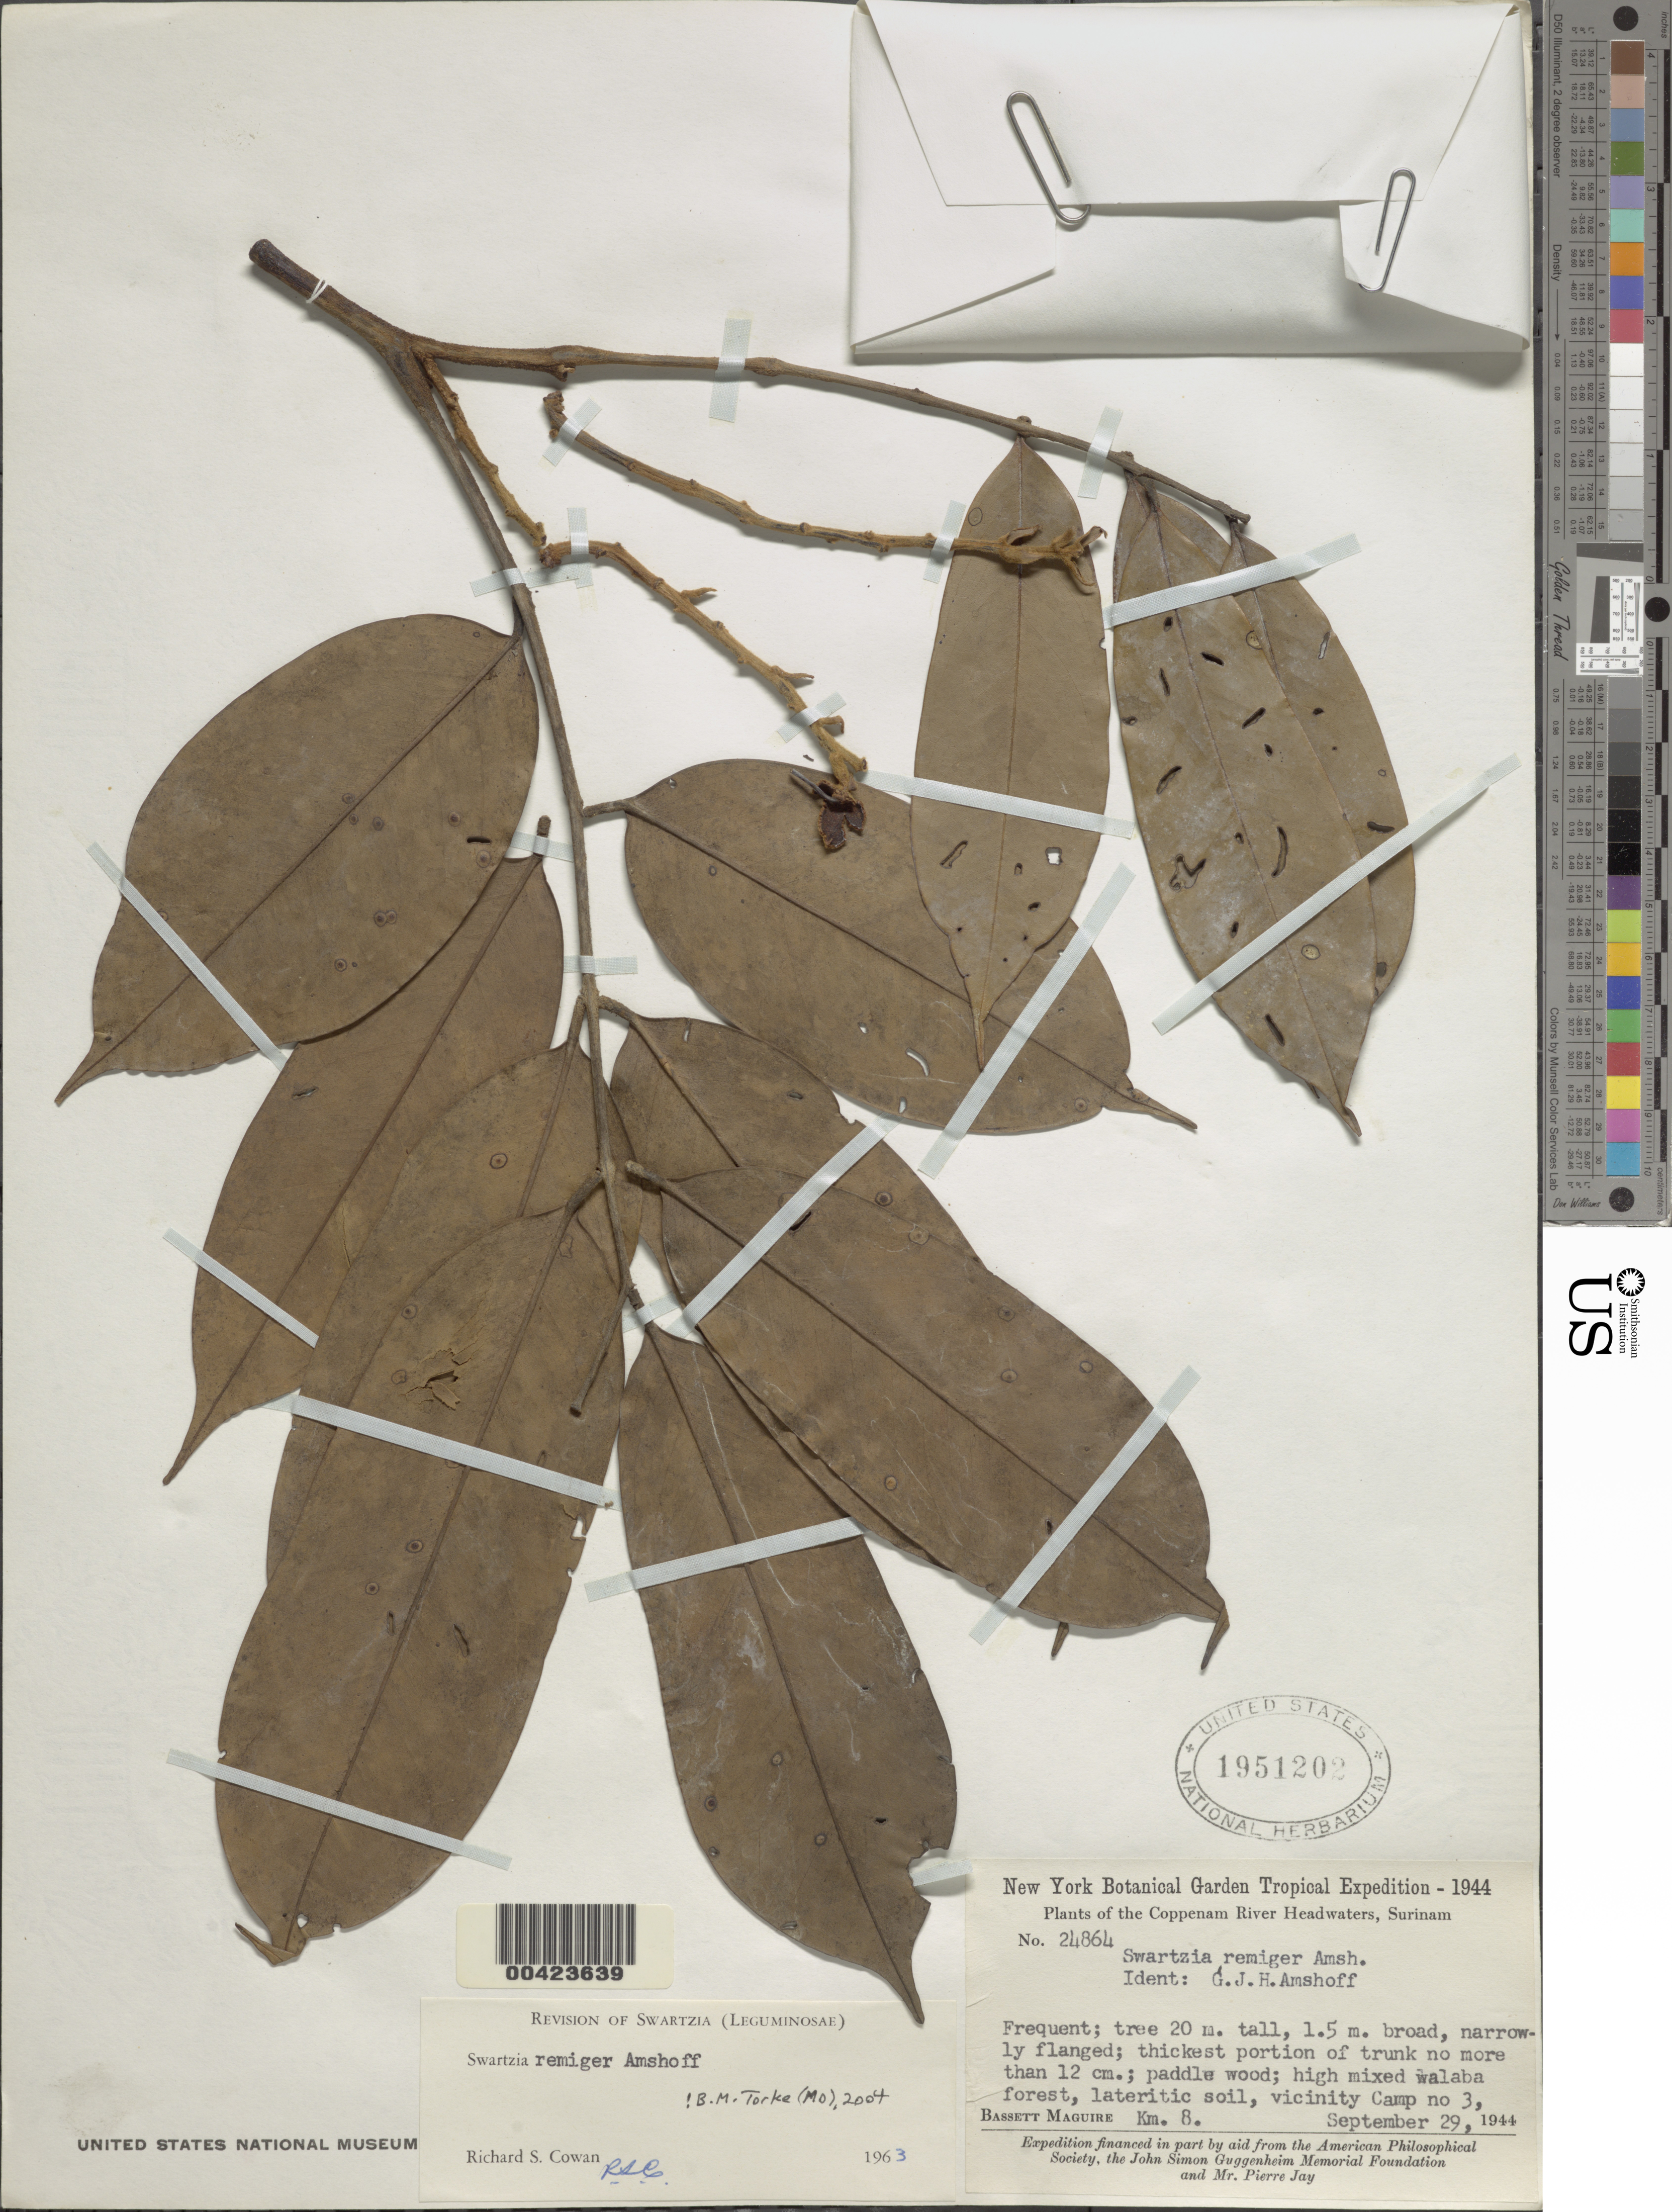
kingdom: Plantae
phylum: Tracheophyta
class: Magnoliopsida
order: Fabales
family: Fabaceae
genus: Swartzia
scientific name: Swartzia remiger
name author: Amshoff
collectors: B. Maguire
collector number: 24864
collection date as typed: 29 Sep 1944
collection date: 1944-09-29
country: Suriname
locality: Coppenam river headwaters, vicinity of camp 3, km 8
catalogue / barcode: US 1951202